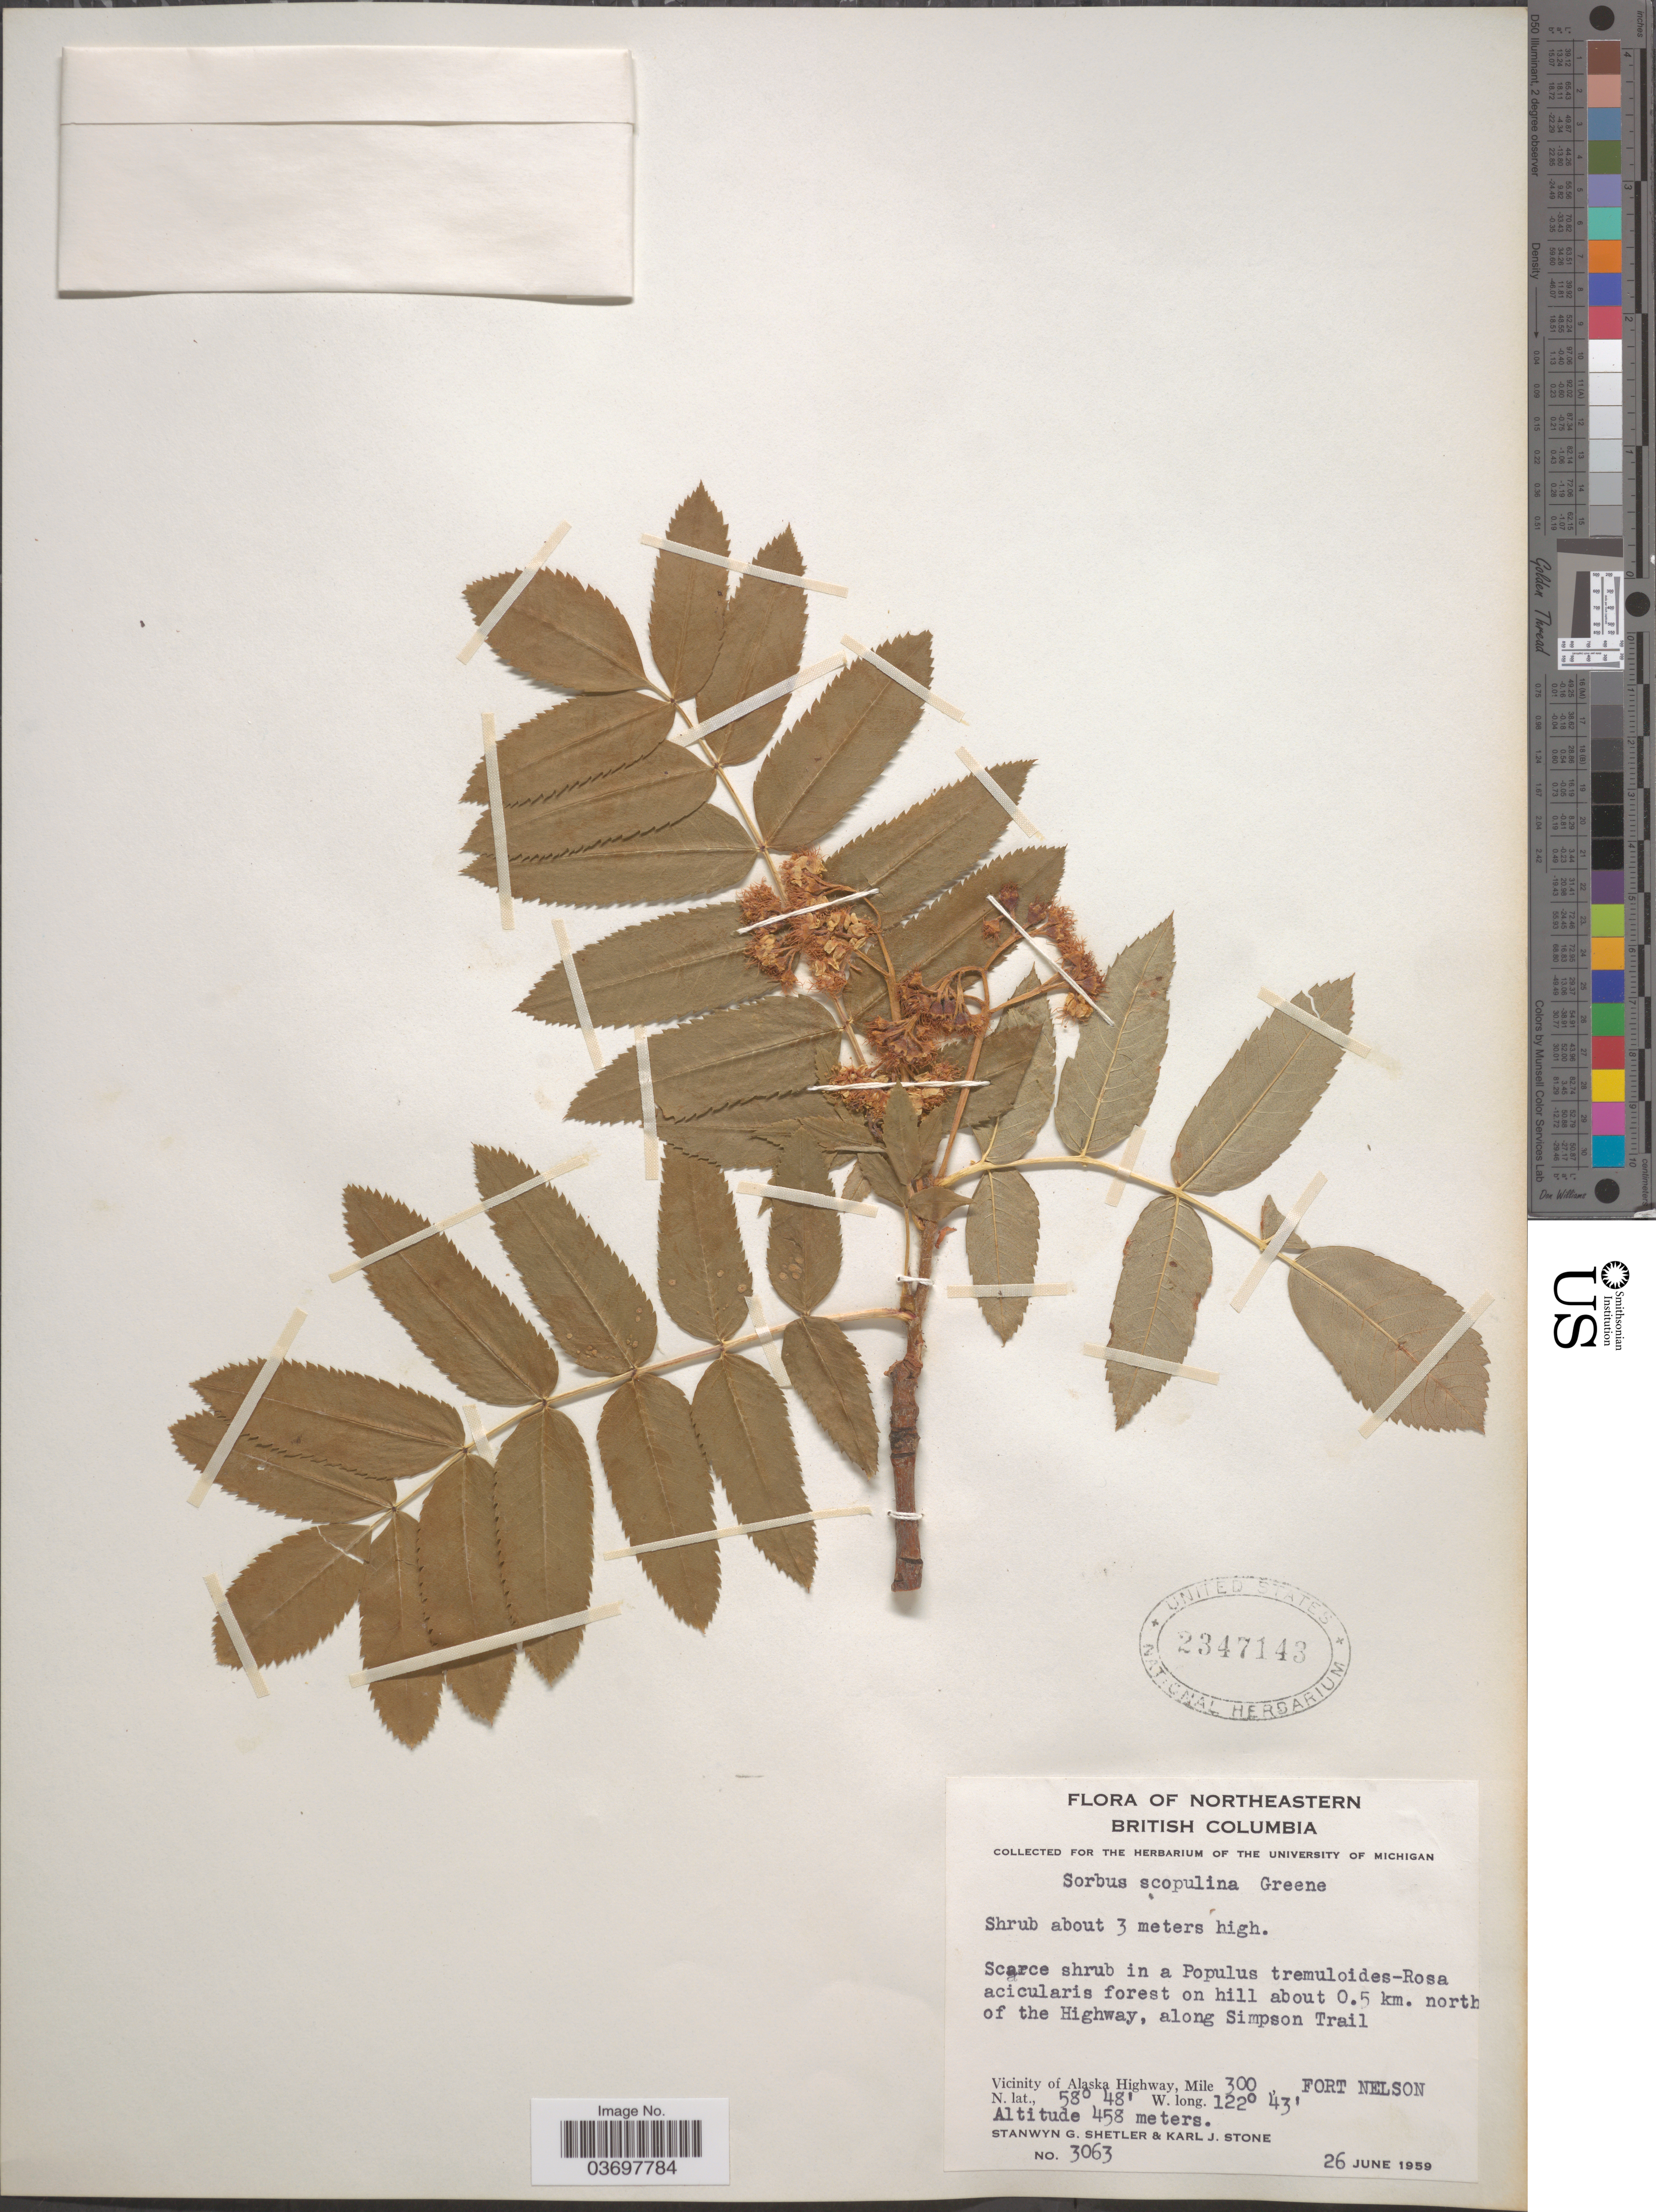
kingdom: Plantae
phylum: Tracheophyta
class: Magnoliopsida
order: Rosales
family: Rosaceae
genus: Sorbus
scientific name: Sorbus scopulina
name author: Greene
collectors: S. Shetler & K. J. Stone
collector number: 3063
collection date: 1959-06-26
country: Canada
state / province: British Columbia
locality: Northeastern British Columbia. On hill about 0.5 km north of the Highway, along Simpson Trail. Vicinity of Alaska Highway, Mile 300, Fort Nelson.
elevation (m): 458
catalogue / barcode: US 2347143